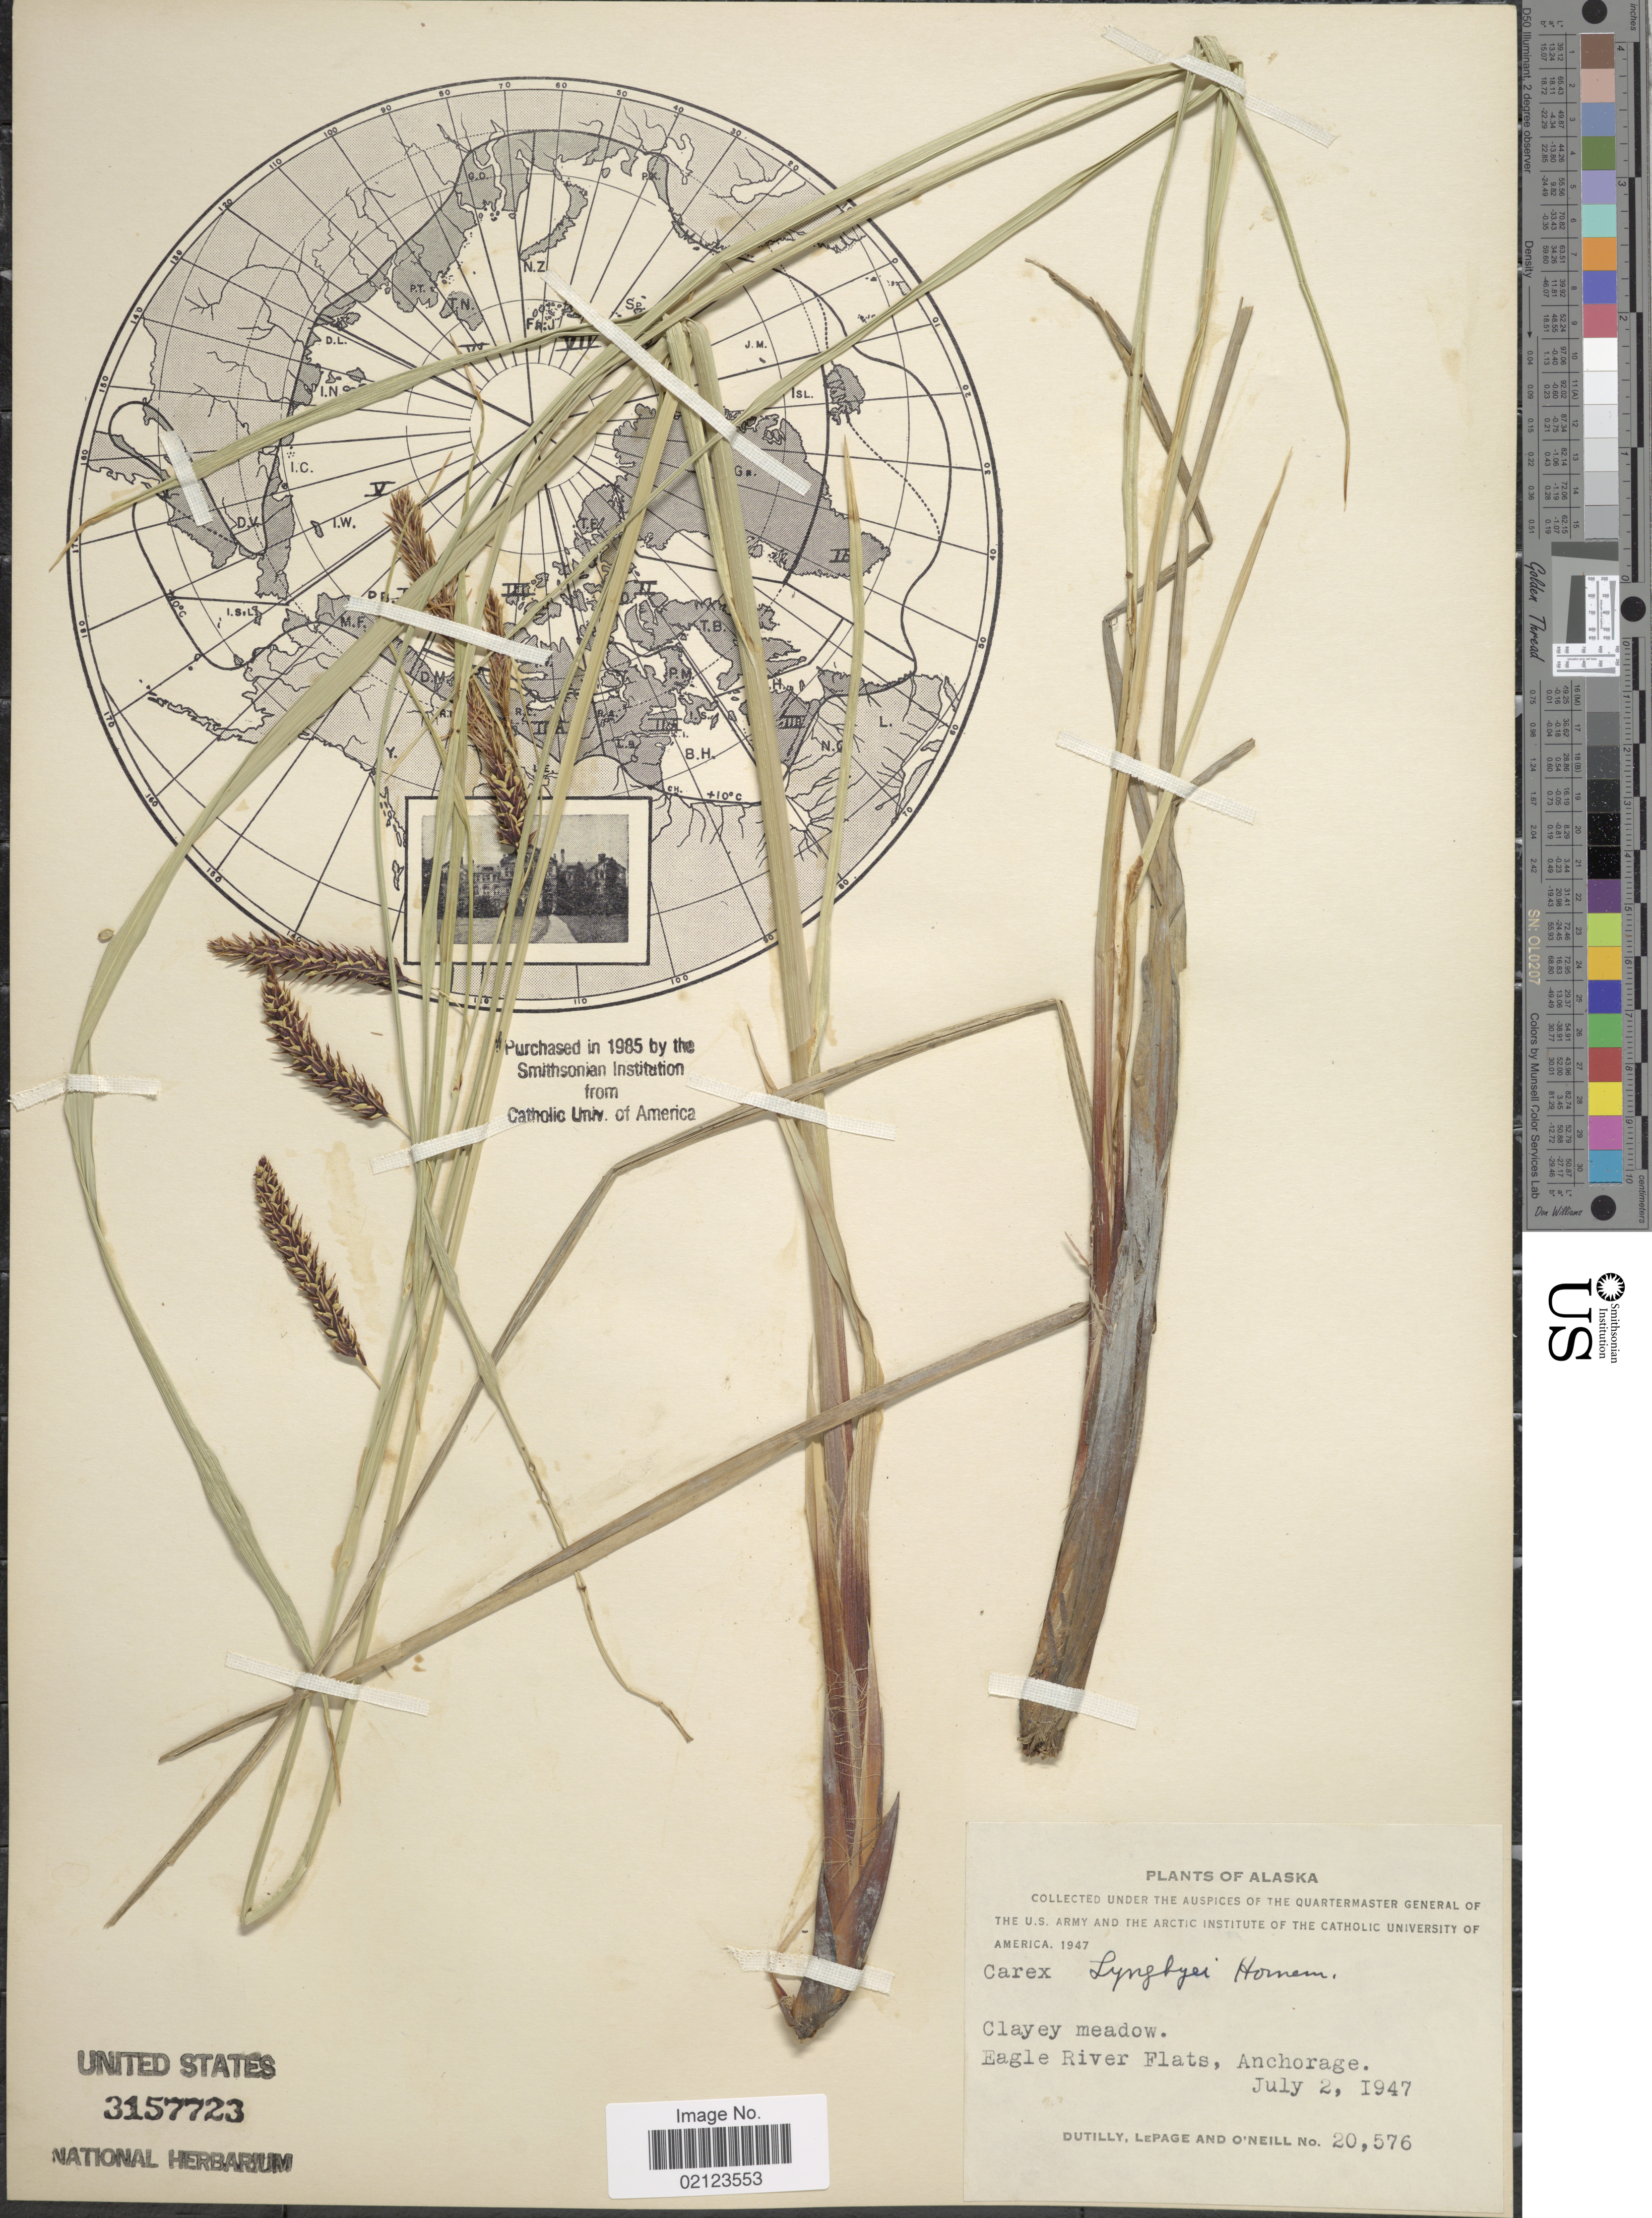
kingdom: Plantae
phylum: Tracheophyta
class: Liliopsida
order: Poales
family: Cyperaceae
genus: Carex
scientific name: Carex lyngbyei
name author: Hornem.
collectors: -. Dutilly, -. LePage & -. O'Neill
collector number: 20576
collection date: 1947-07-02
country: United States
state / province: Alaska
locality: Clayey meadow. Eagle River Flats, Anchorage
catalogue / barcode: US 3157723